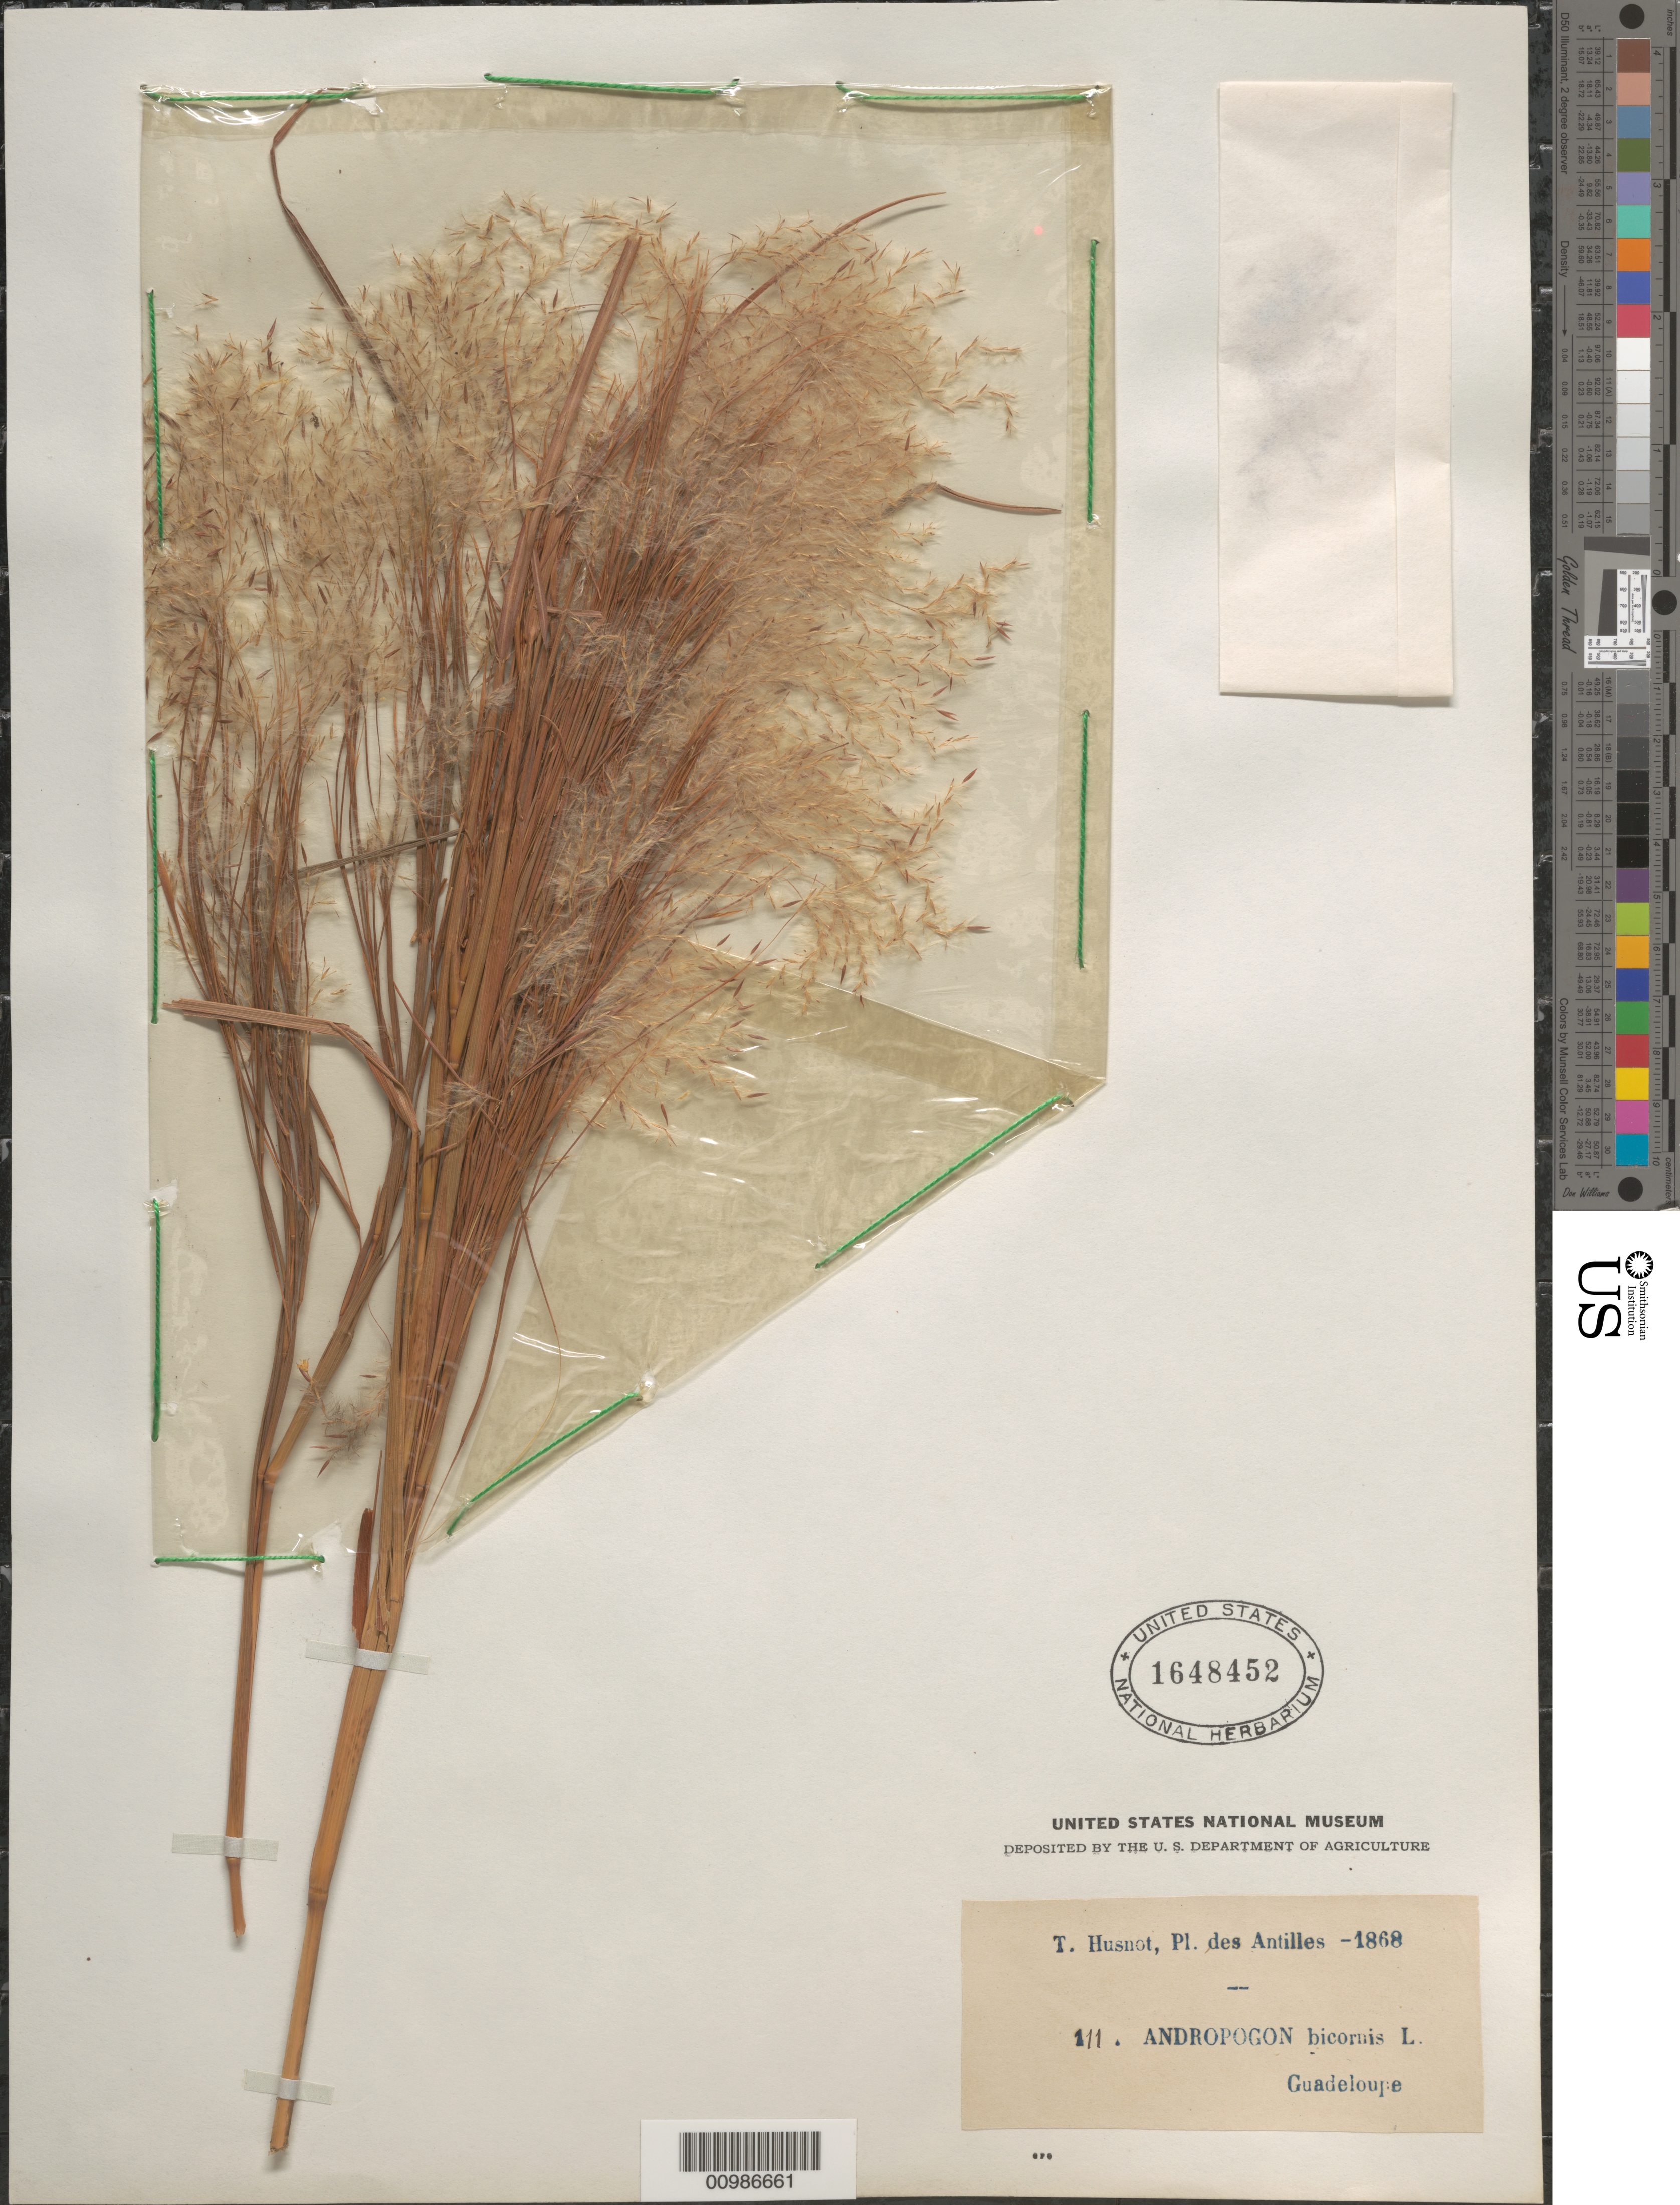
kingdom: Plantae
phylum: Tracheophyta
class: Liliopsida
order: Poales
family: Poaceae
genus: Andropogon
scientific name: Andropogon bicornis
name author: L.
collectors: P. T. Husnot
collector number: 111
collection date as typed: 1868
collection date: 1868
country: Guadeloupe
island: Basse Terre [Guadeloupe]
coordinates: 0 N, 0 E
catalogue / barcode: US 1648452